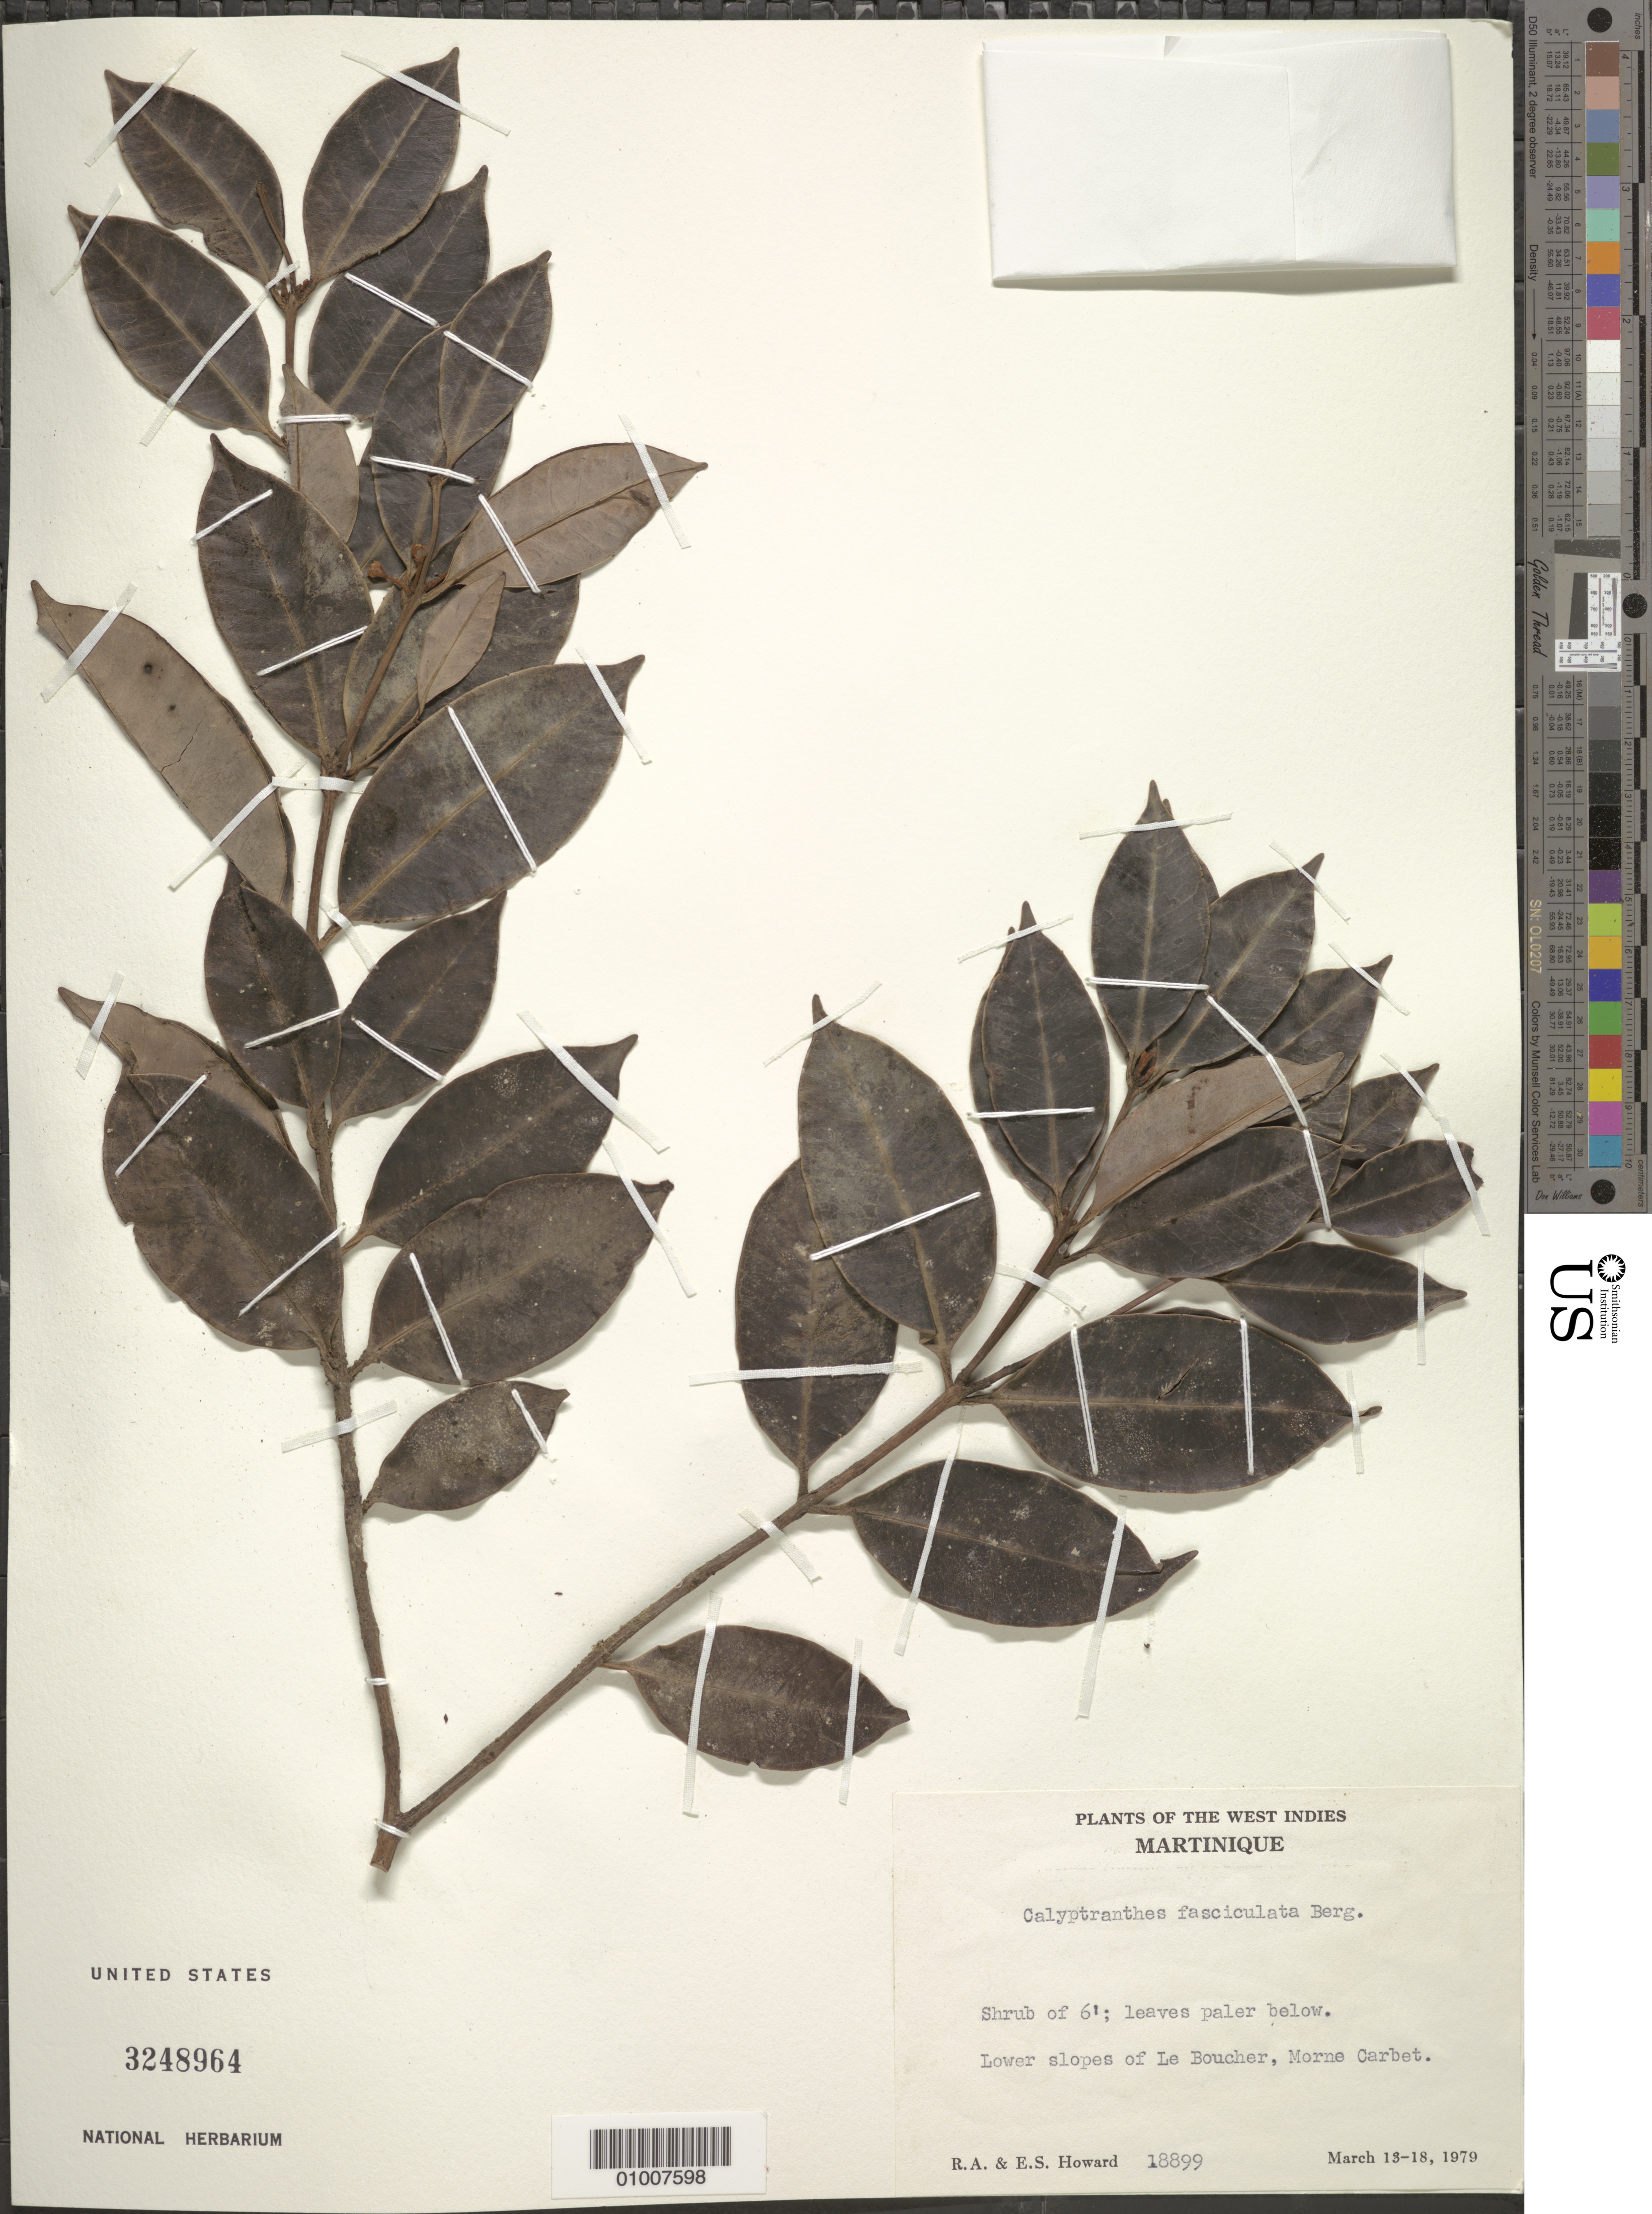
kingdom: Plantae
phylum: Tracheophyta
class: Magnoliopsida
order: Myrtales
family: Myrtaceae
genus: Myrcia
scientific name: Myrcia fasciculata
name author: (O. Berg) K. Campbell & K. Samra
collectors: R. A. Howard & E. S. Howard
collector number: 18899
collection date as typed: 13 Mar 1979 to 18 Mar 1979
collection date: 1979-03-13/1979-03-18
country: Martinique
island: Martinique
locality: Lower slopes of Le Boucher, Morne Carbet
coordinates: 0 N, 0 E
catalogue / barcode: US 3248964